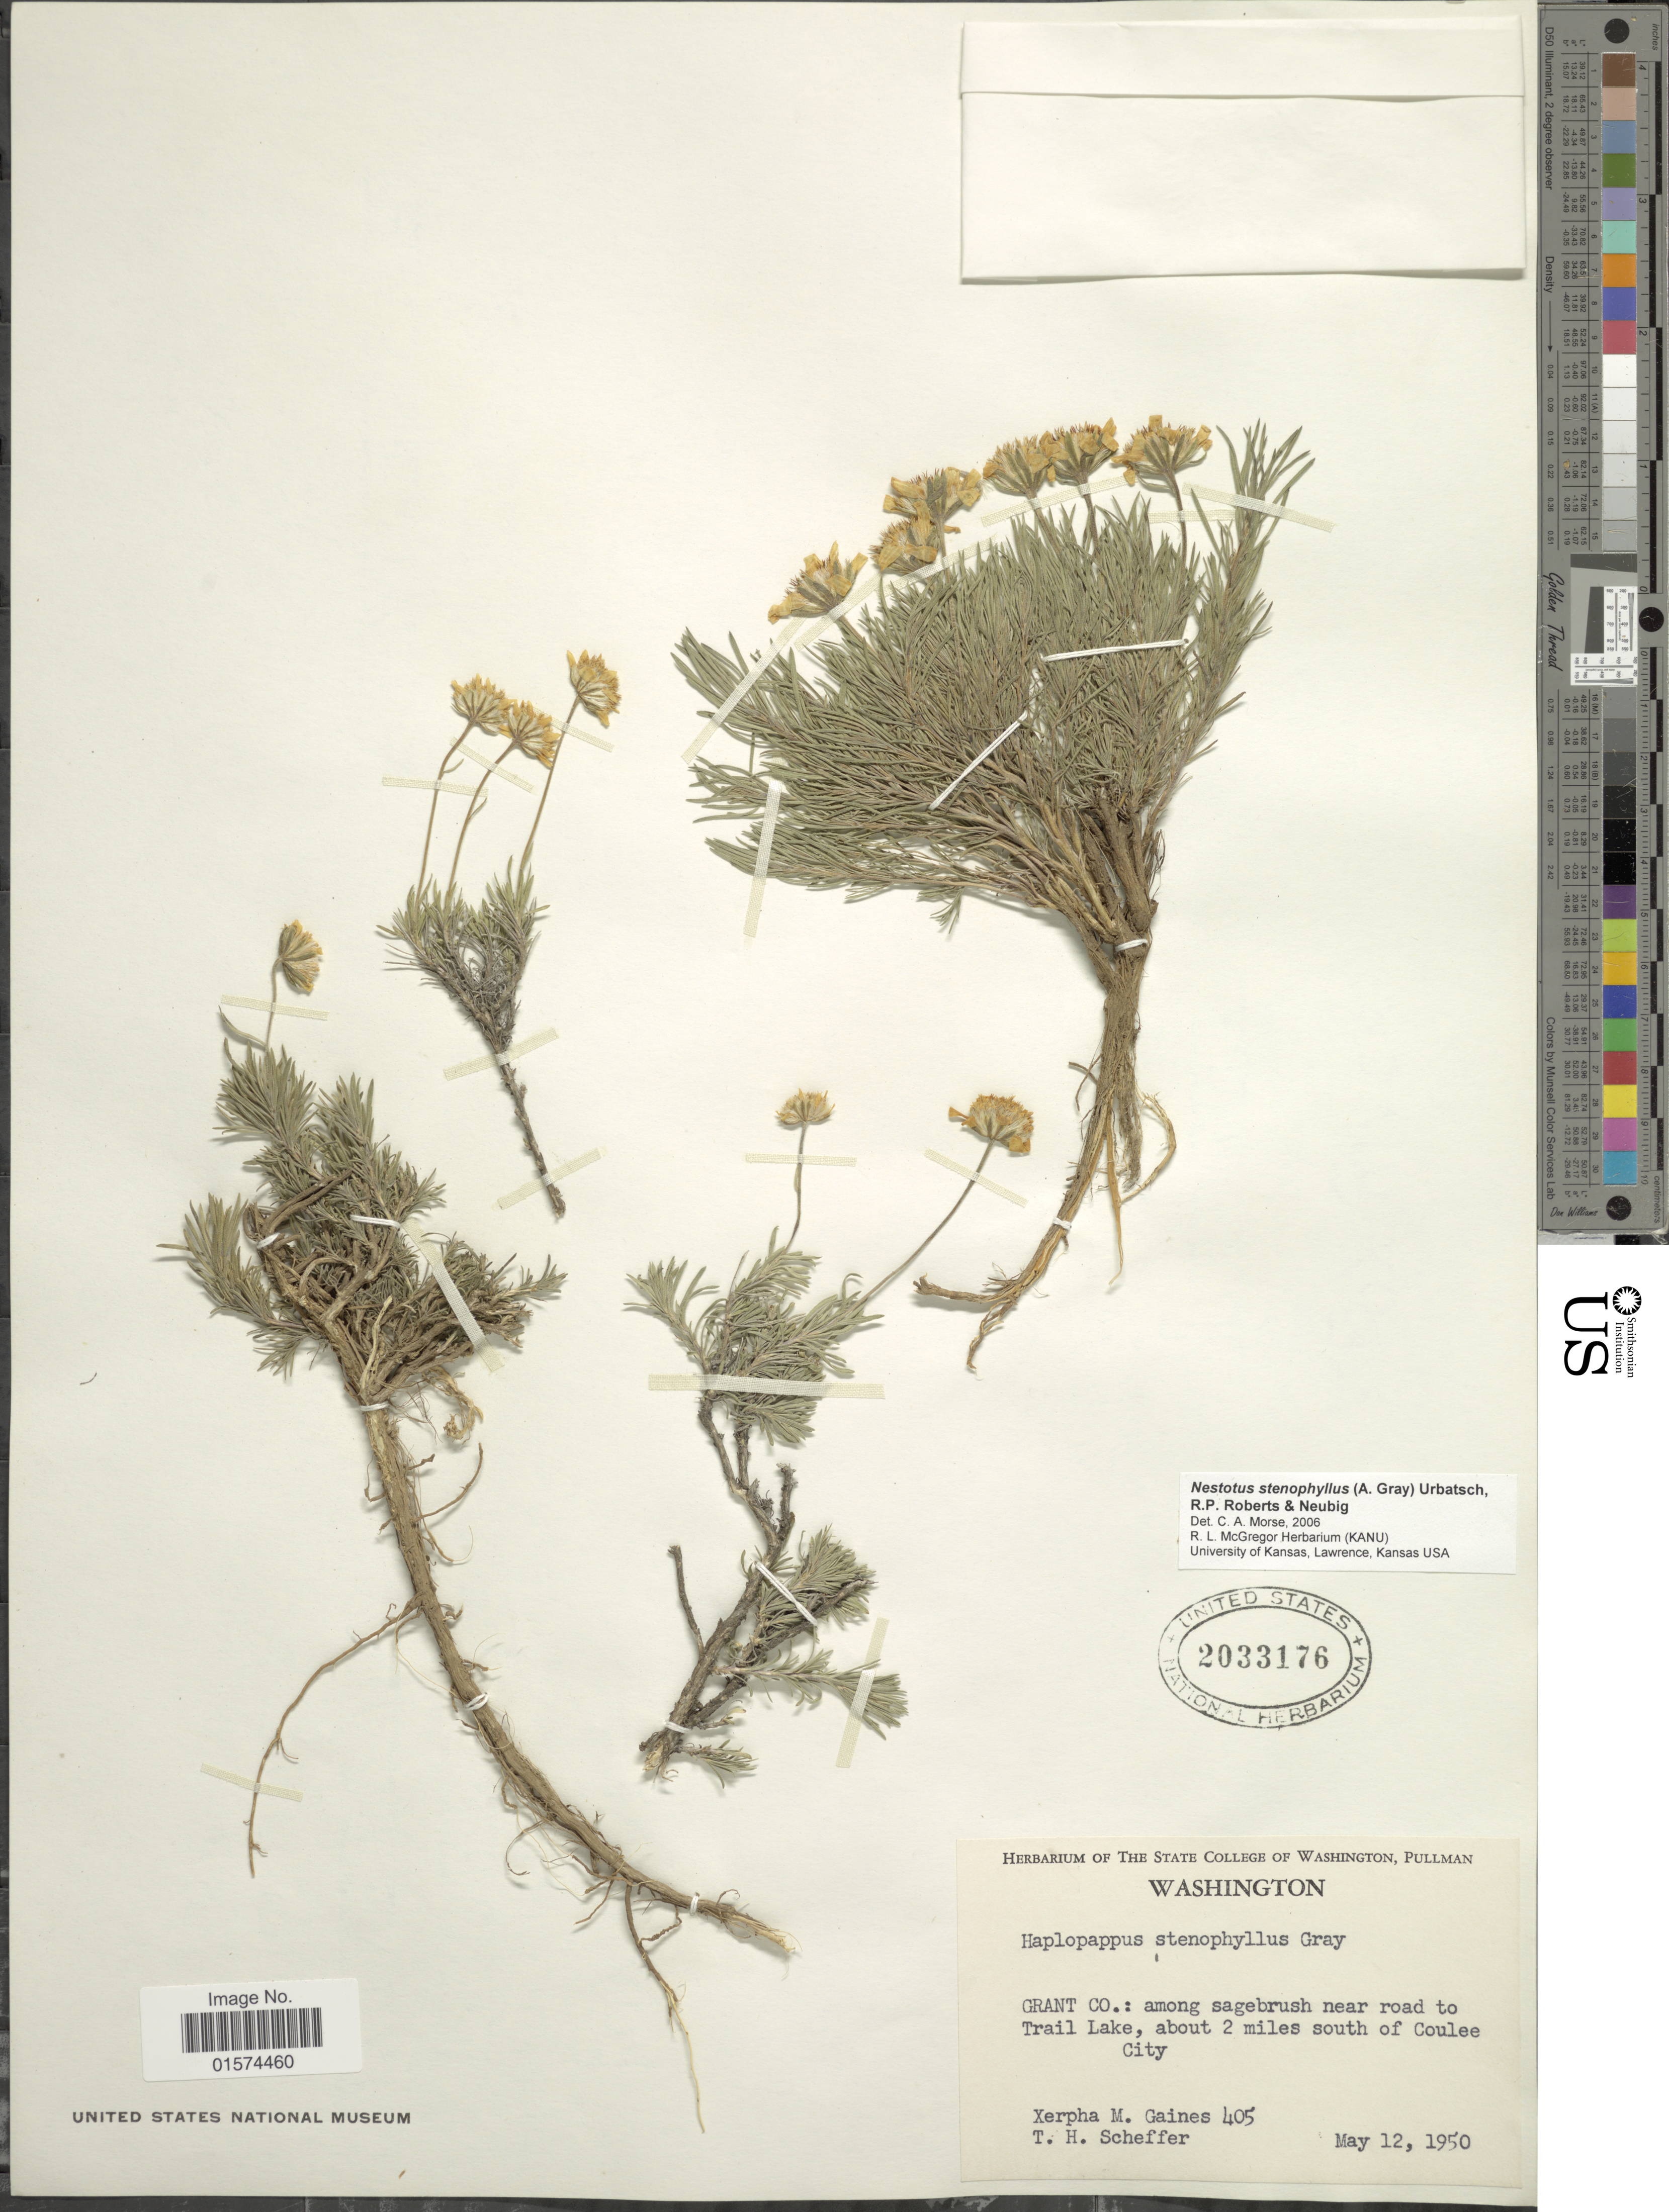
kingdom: Plantae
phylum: Tracheophyta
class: Magnoliopsida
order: Asterales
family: Asteraceae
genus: Nestotus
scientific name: Nestotus stenophyllus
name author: (A. Gray) R.P.Roberts et al.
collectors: X. Gaines & T. Scheffer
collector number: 405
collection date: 1950-05-12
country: United States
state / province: Washington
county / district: Grant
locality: Grant Co.: among sagebrush near road to Trail Lake, about 2 miles south of Coulee City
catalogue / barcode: US 2033176